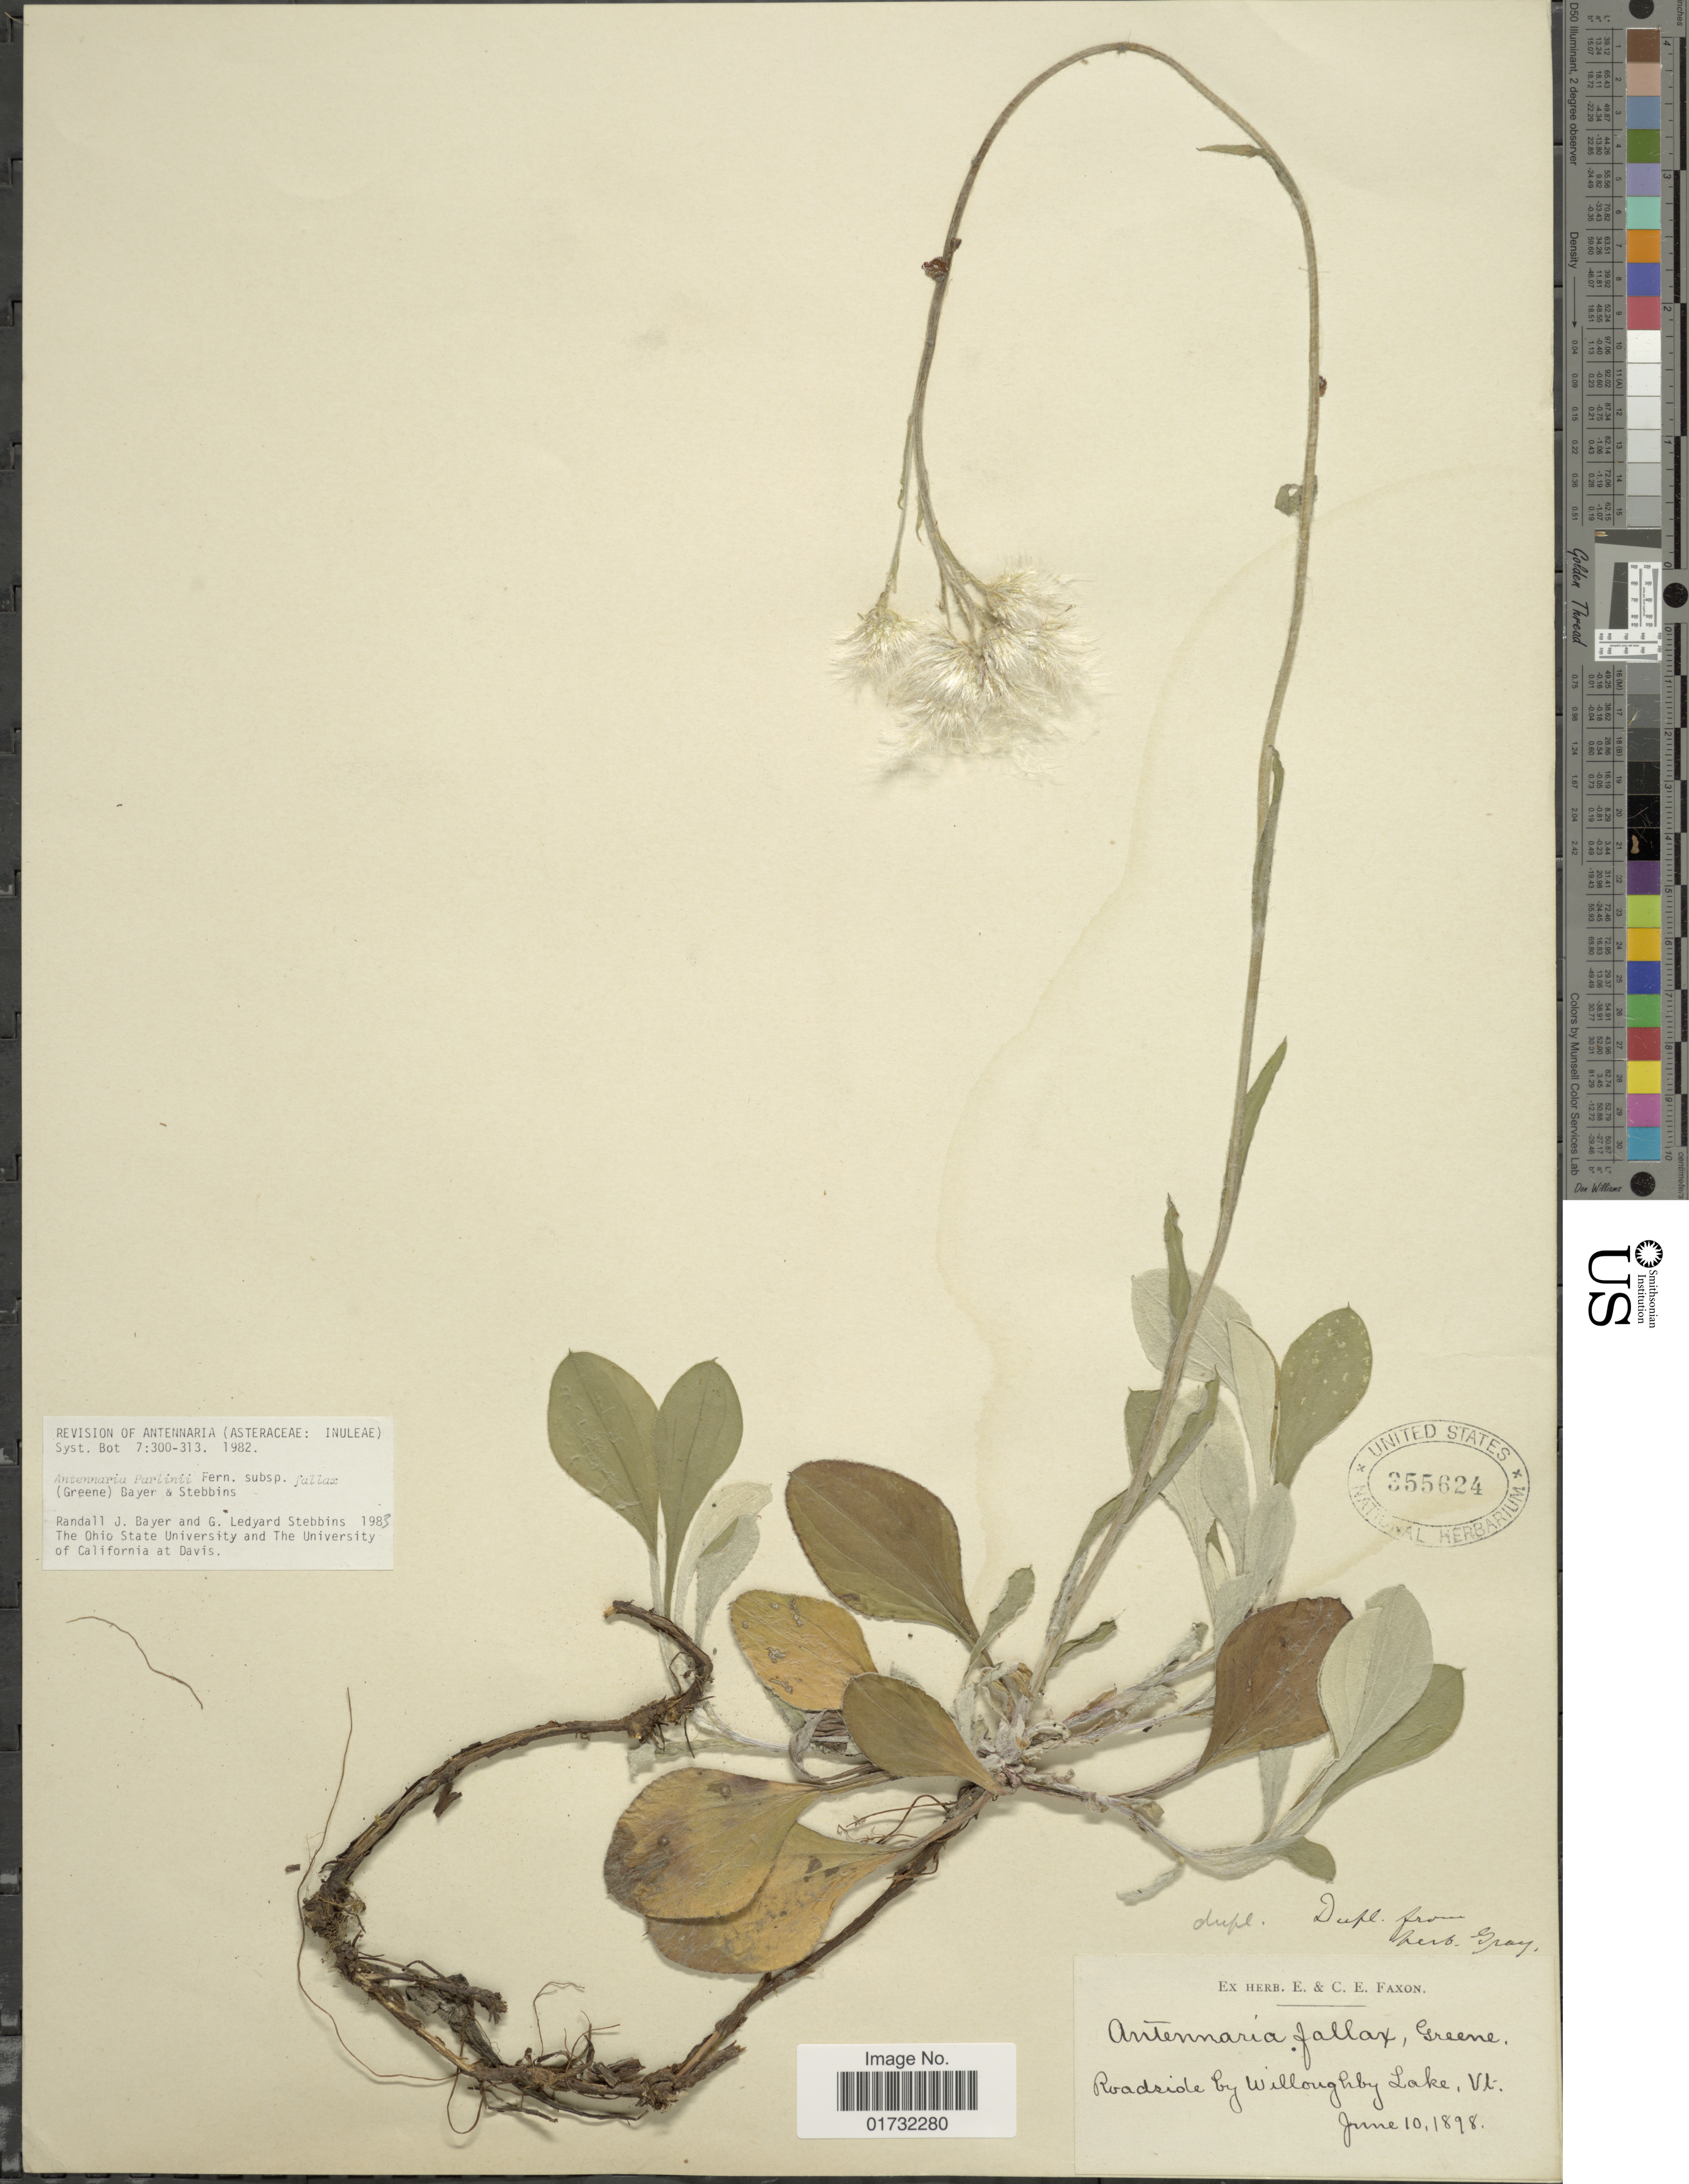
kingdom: Plantae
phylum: Tracheophyta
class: Magnoliopsida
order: Asterales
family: Asteraceae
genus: Antennaria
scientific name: Antennaria parlinii subsp. fallax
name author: (Greene) R.J. Bayer & Stebbins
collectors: ex herb. E. & C.E. Faxon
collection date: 1898-06-10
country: United States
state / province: Vermont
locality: Willoughby Lake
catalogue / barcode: US 355624